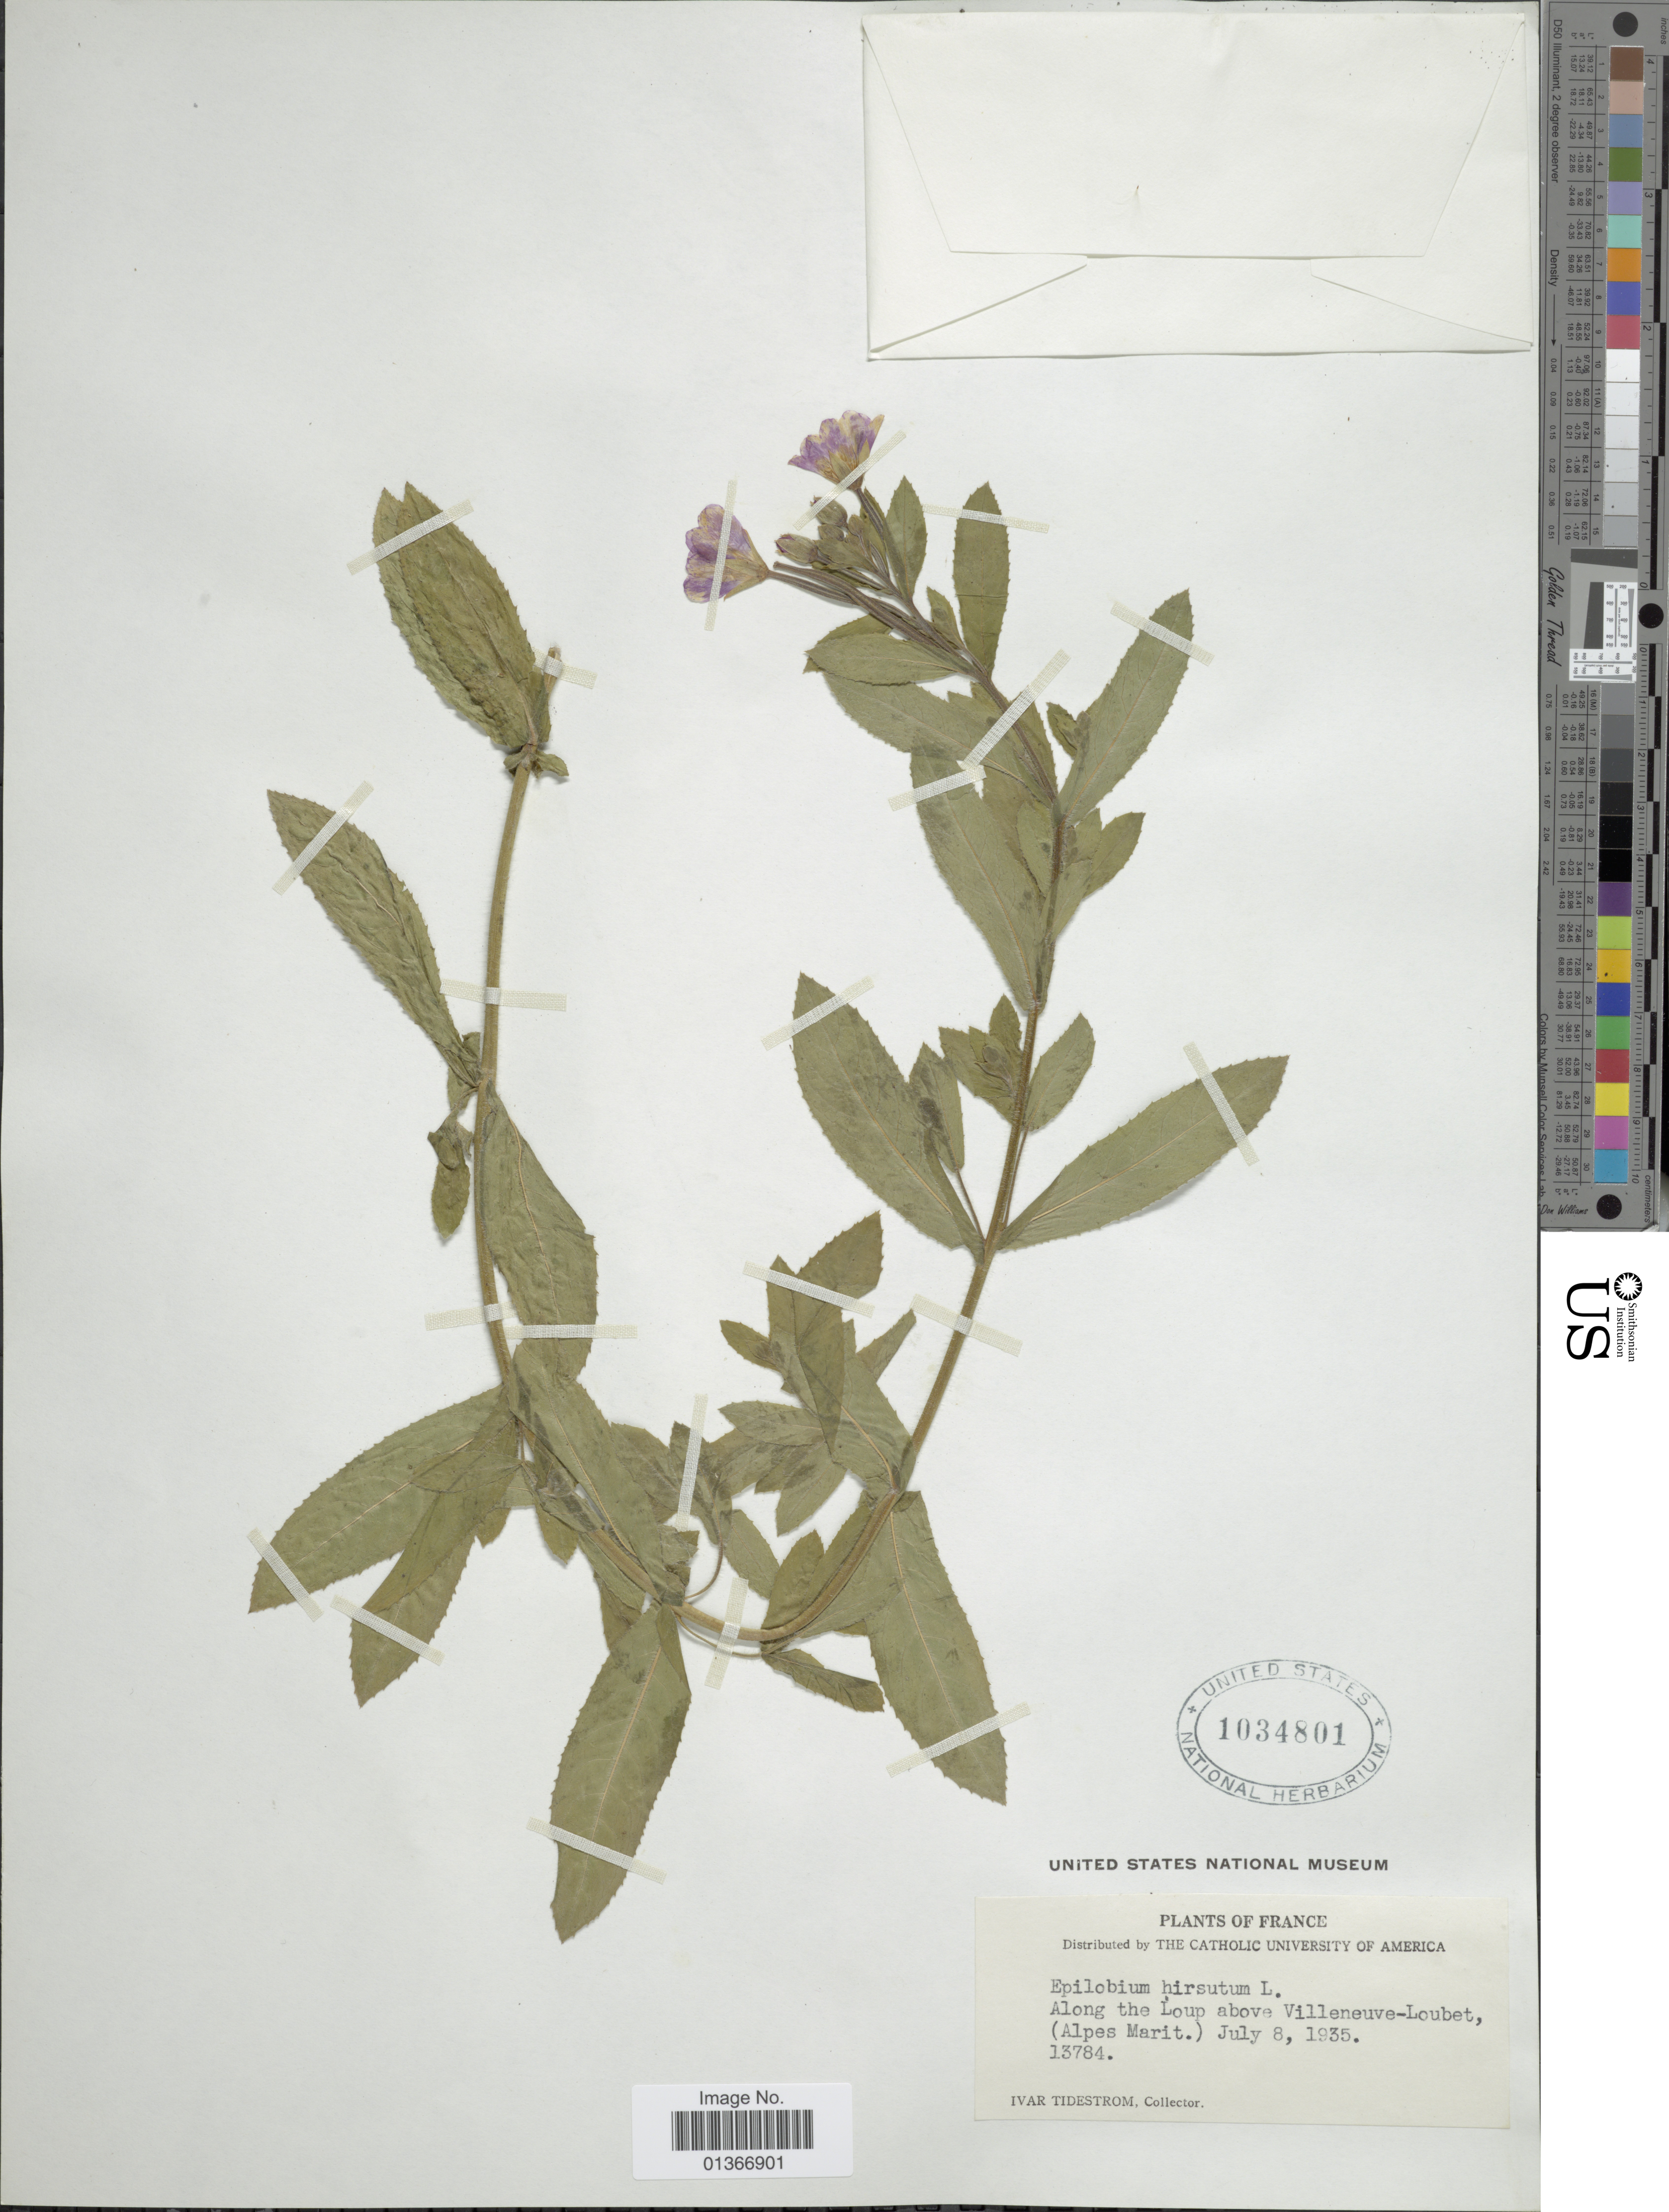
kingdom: Plantae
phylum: Tracheophyta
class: Magnoliopsida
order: Myrtales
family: Onagraceae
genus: Epilobium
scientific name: Epilobium hirsutum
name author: L.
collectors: I. F. Tidestrom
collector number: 13784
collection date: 1935-07-08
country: France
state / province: Provence-Alpes-Côte d'Azur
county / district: Alpes-Maritimes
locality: Along the Loup above Villeneuve-Loubet, (Alpes Marit.).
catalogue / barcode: US 1034801